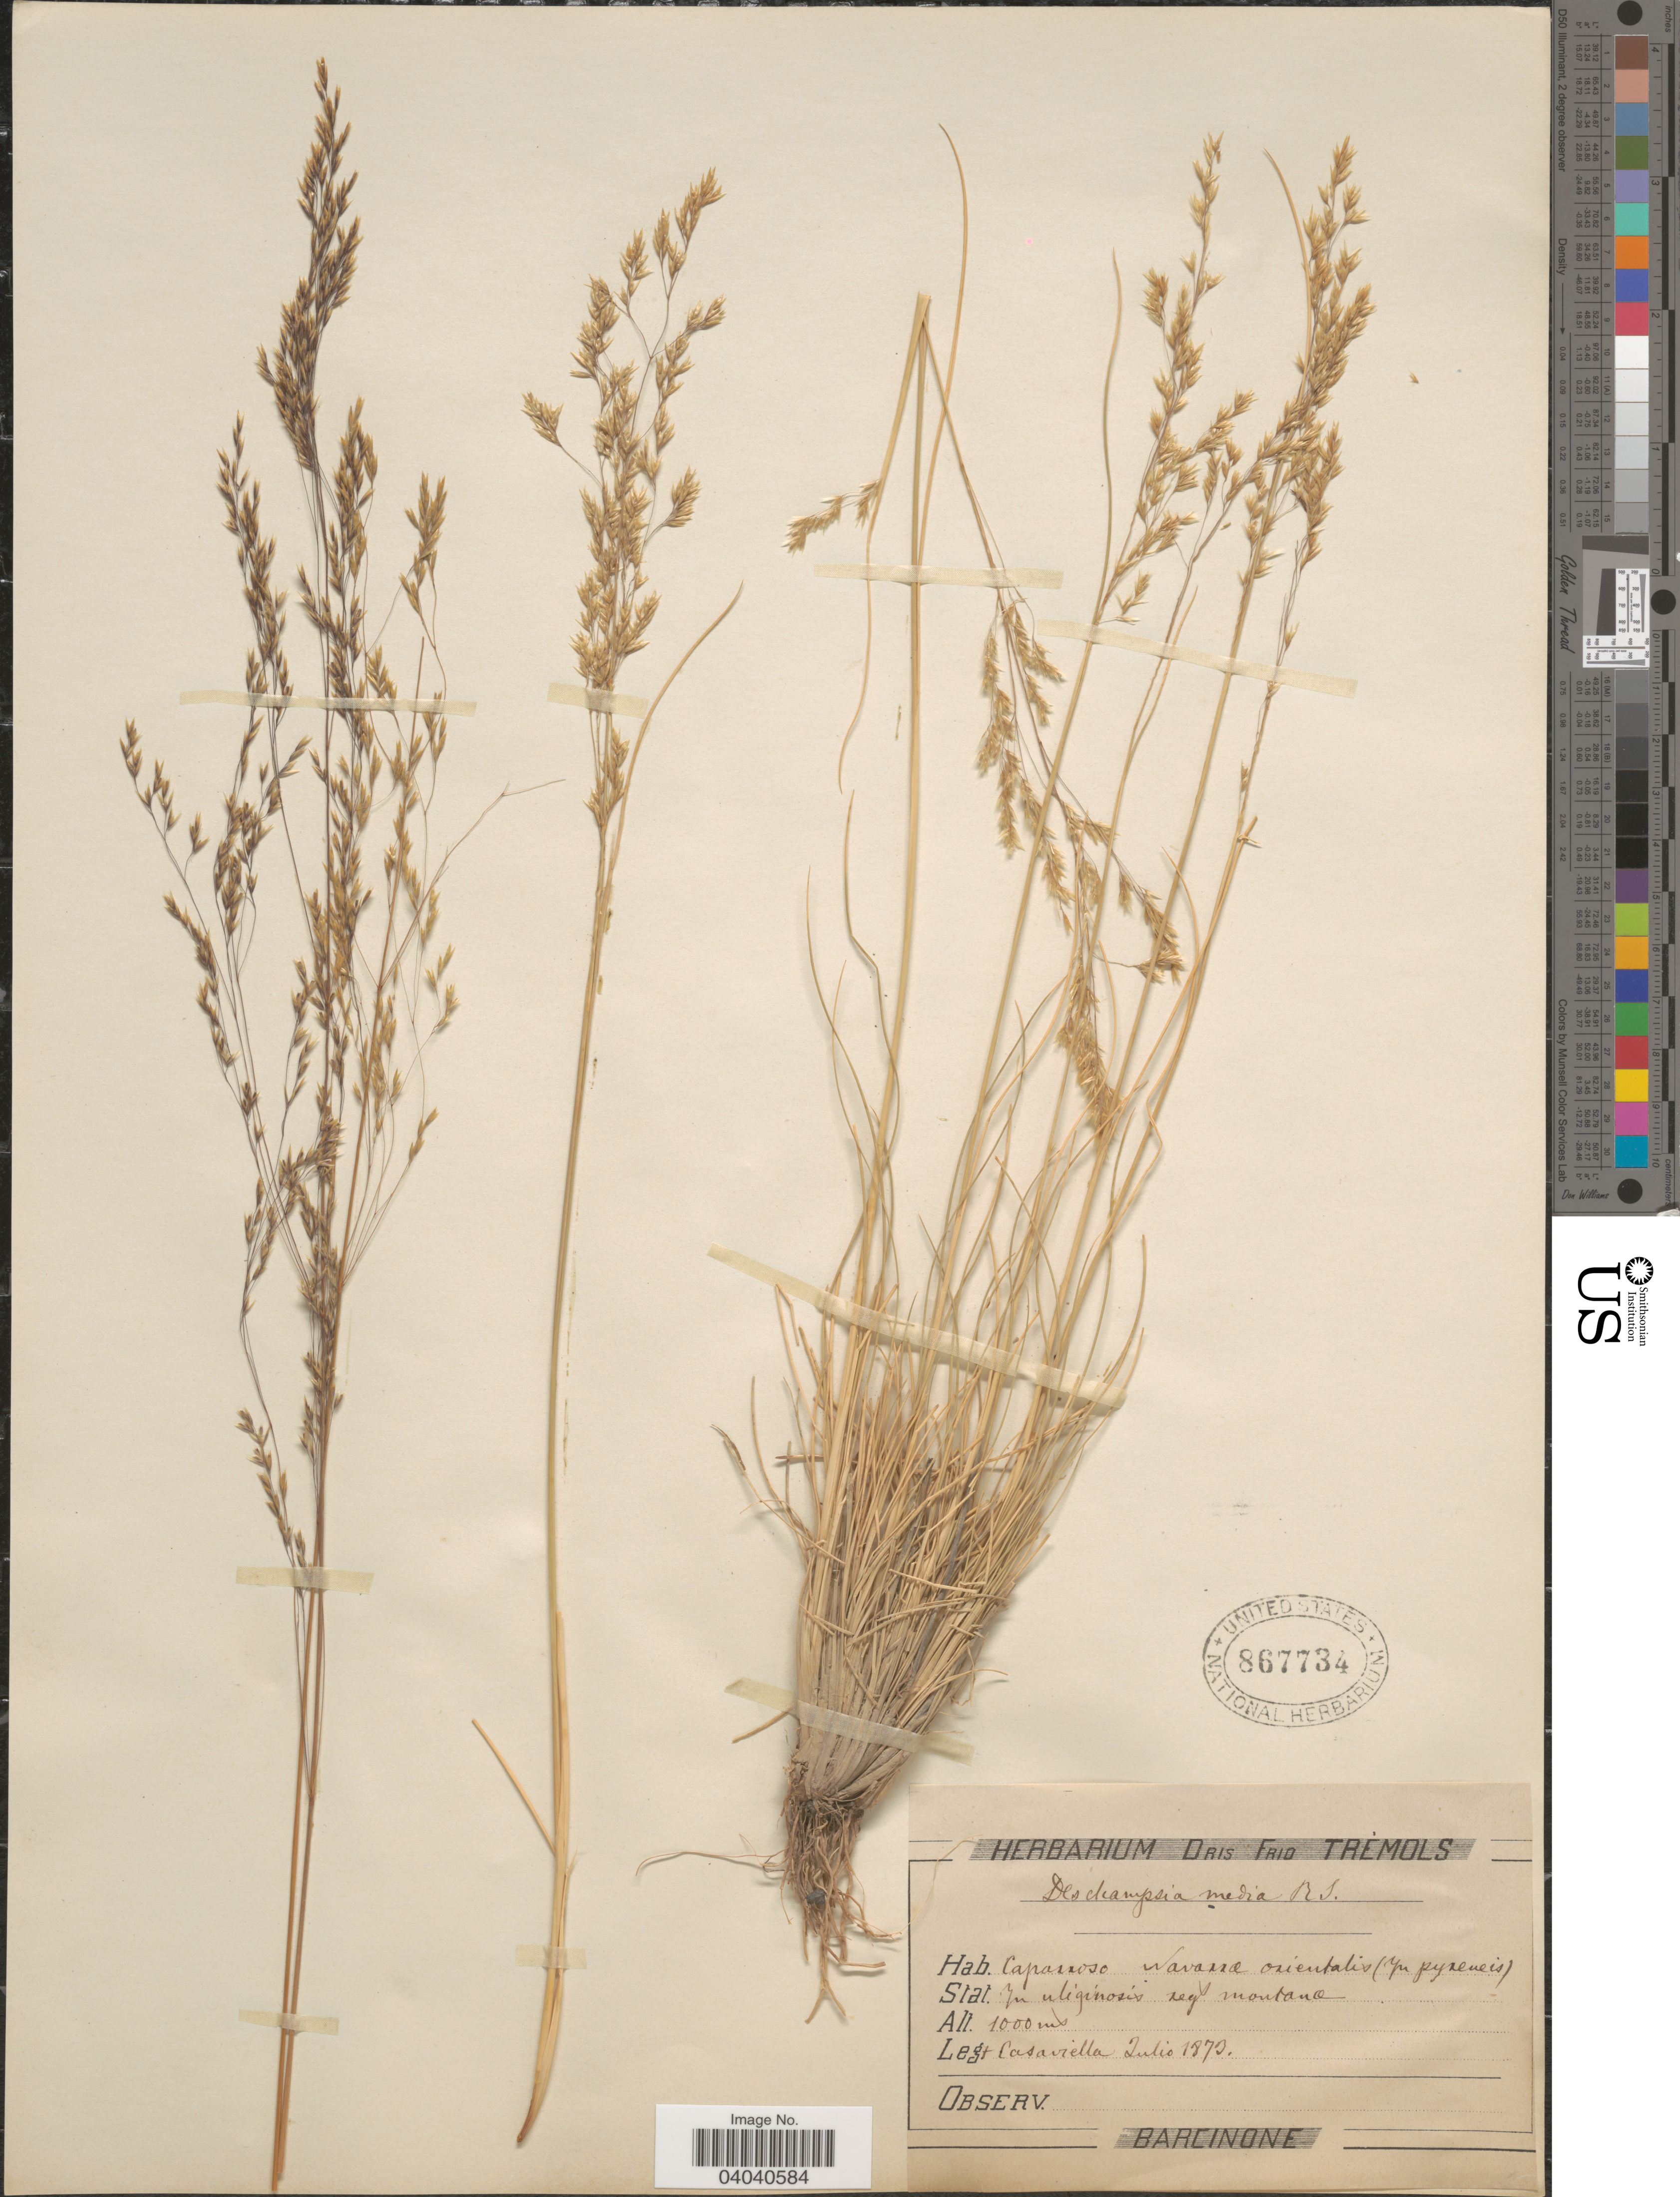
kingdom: Plantae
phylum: Tracheophyta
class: Liliopsida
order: Poales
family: Poaceae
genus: Deschampsia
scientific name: Deschampsia media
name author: (Gouan) Roem. & Schult.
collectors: Casaviella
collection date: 1873-07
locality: Stat. In uliginosis reg montane.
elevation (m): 1000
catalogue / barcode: US 867734